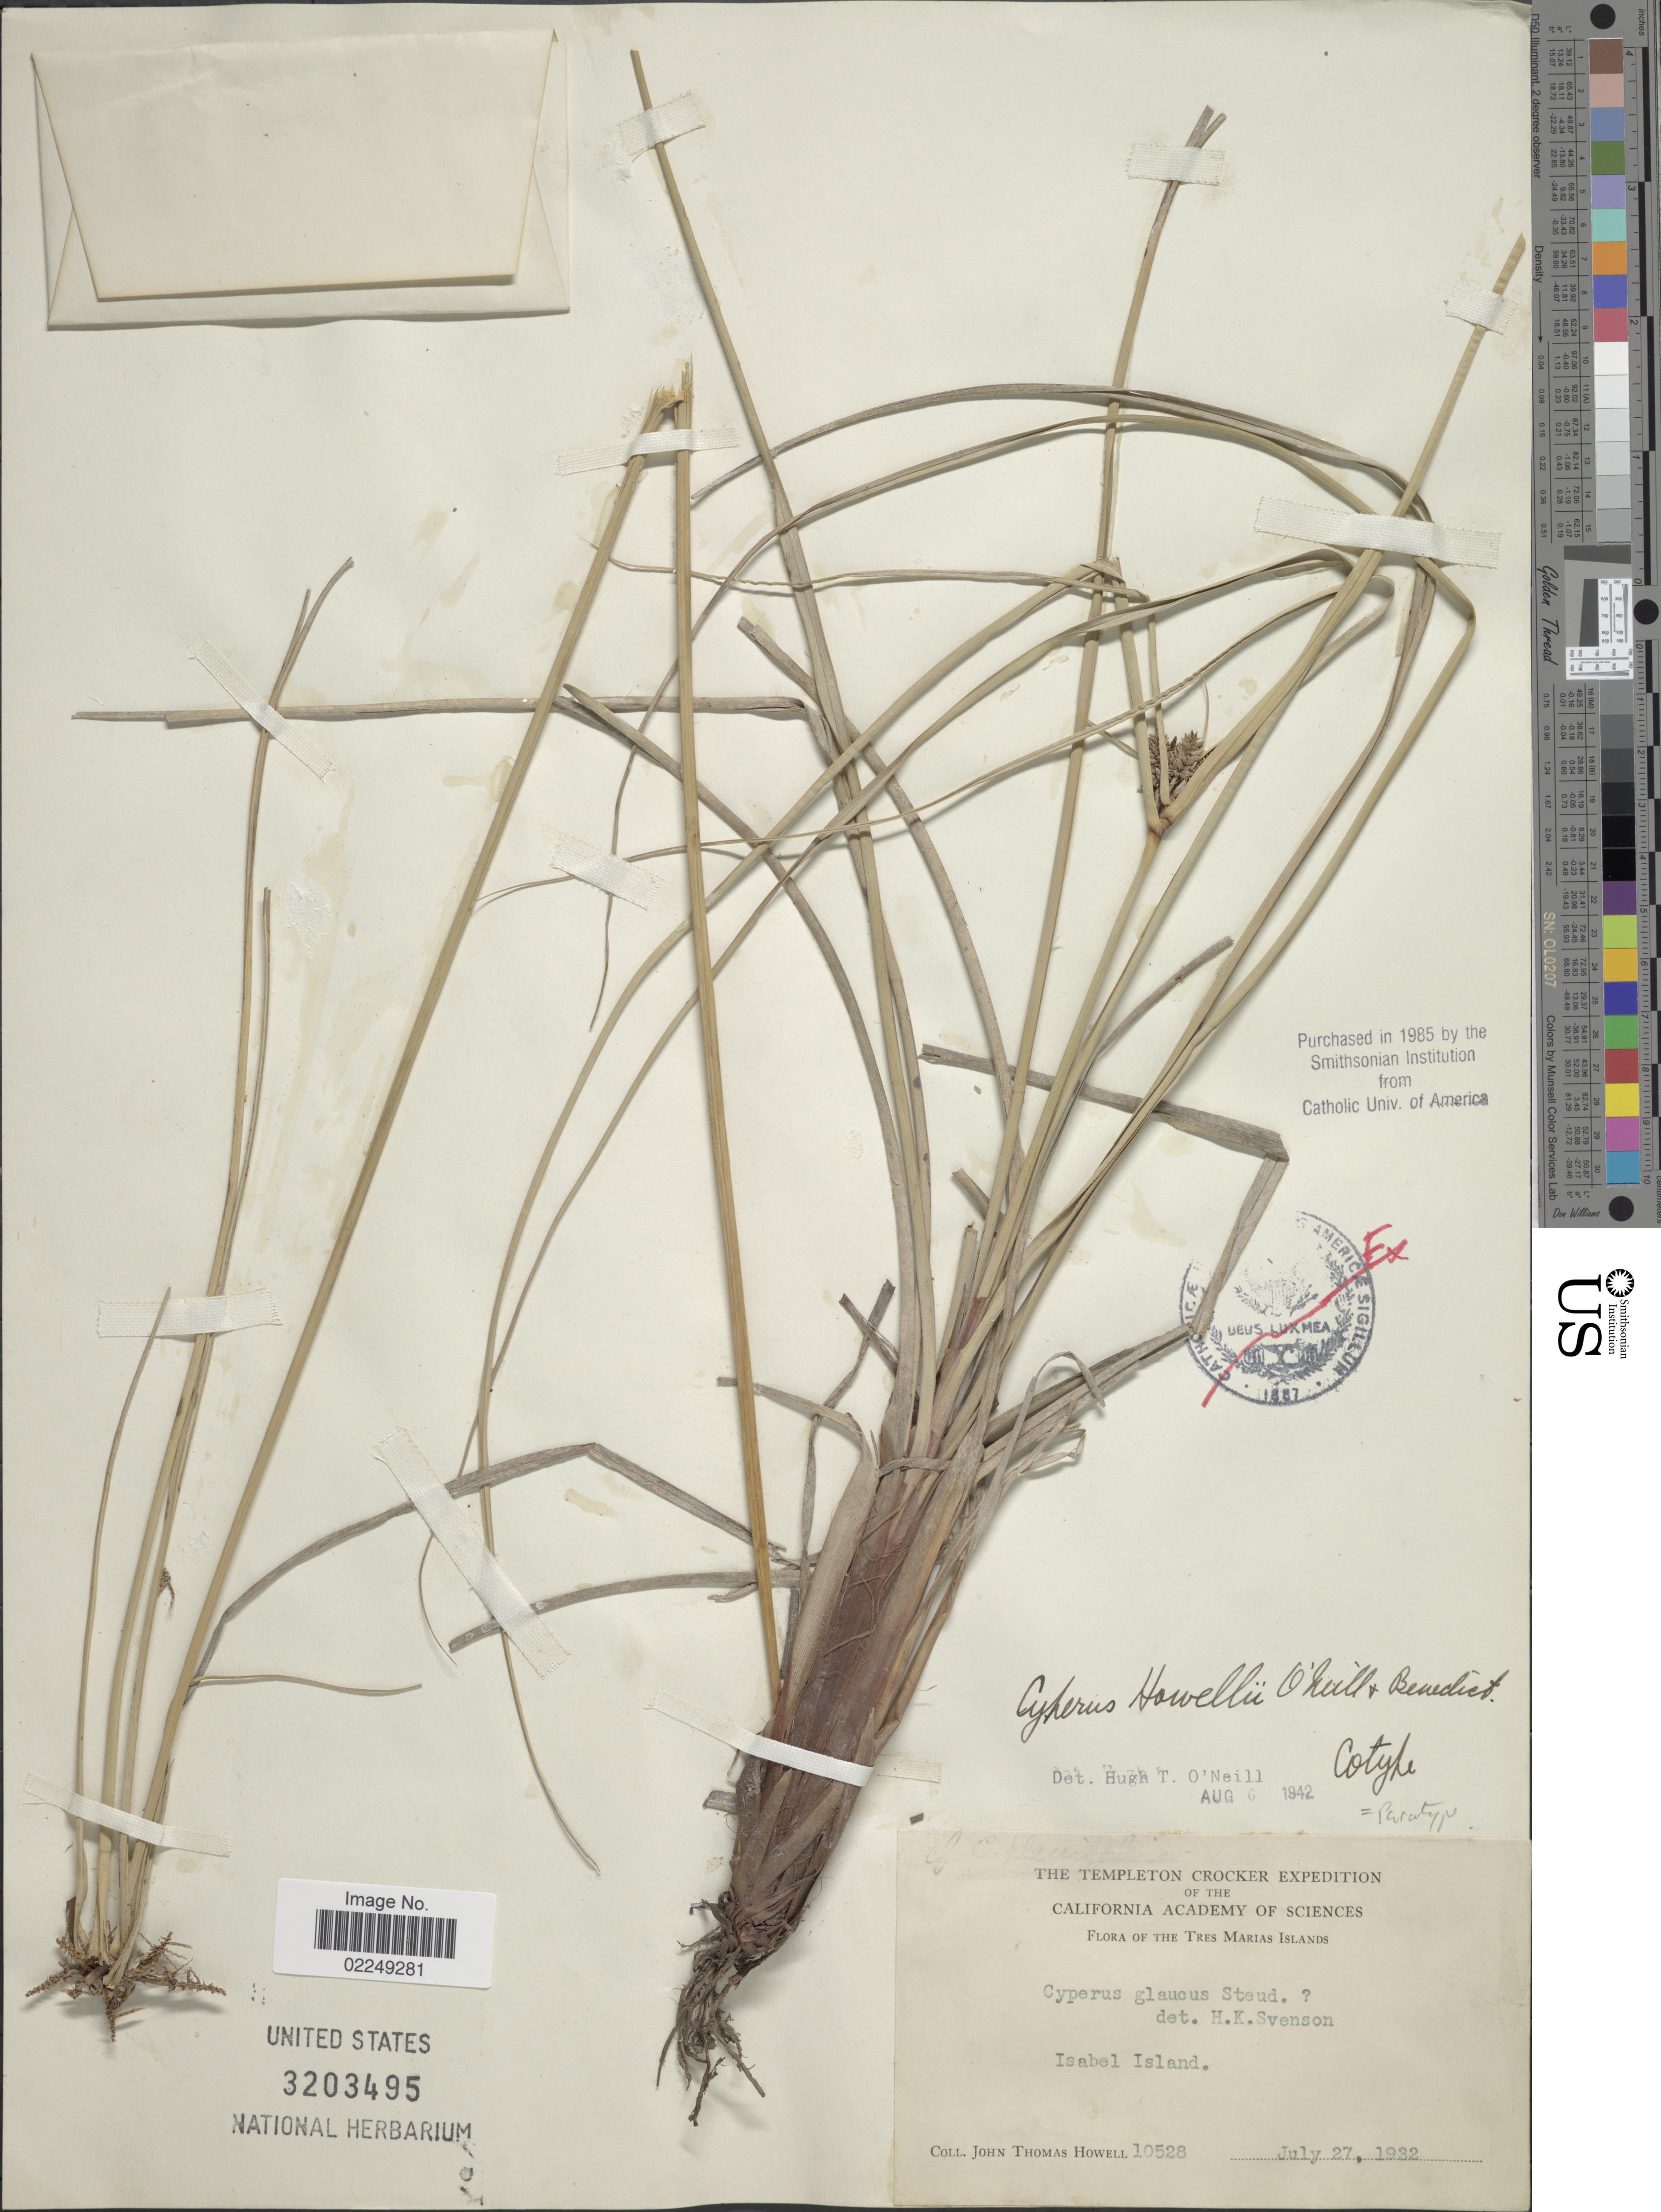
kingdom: Plantae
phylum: Tracheophyta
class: Liliopsida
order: Poales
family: Cyperaceae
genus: Cyperus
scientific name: Cyperus sordidus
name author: J. Presl & C. Presl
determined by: Strong, Mark T., (BOT), Smithsonian Institution - National Museum of Natural History (UNITED STATES)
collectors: J. T. Howell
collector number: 10528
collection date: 1932-07-27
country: Mexico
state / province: Nayarit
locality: The Tres Marias Islands, Isabel Island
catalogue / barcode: US 3203495